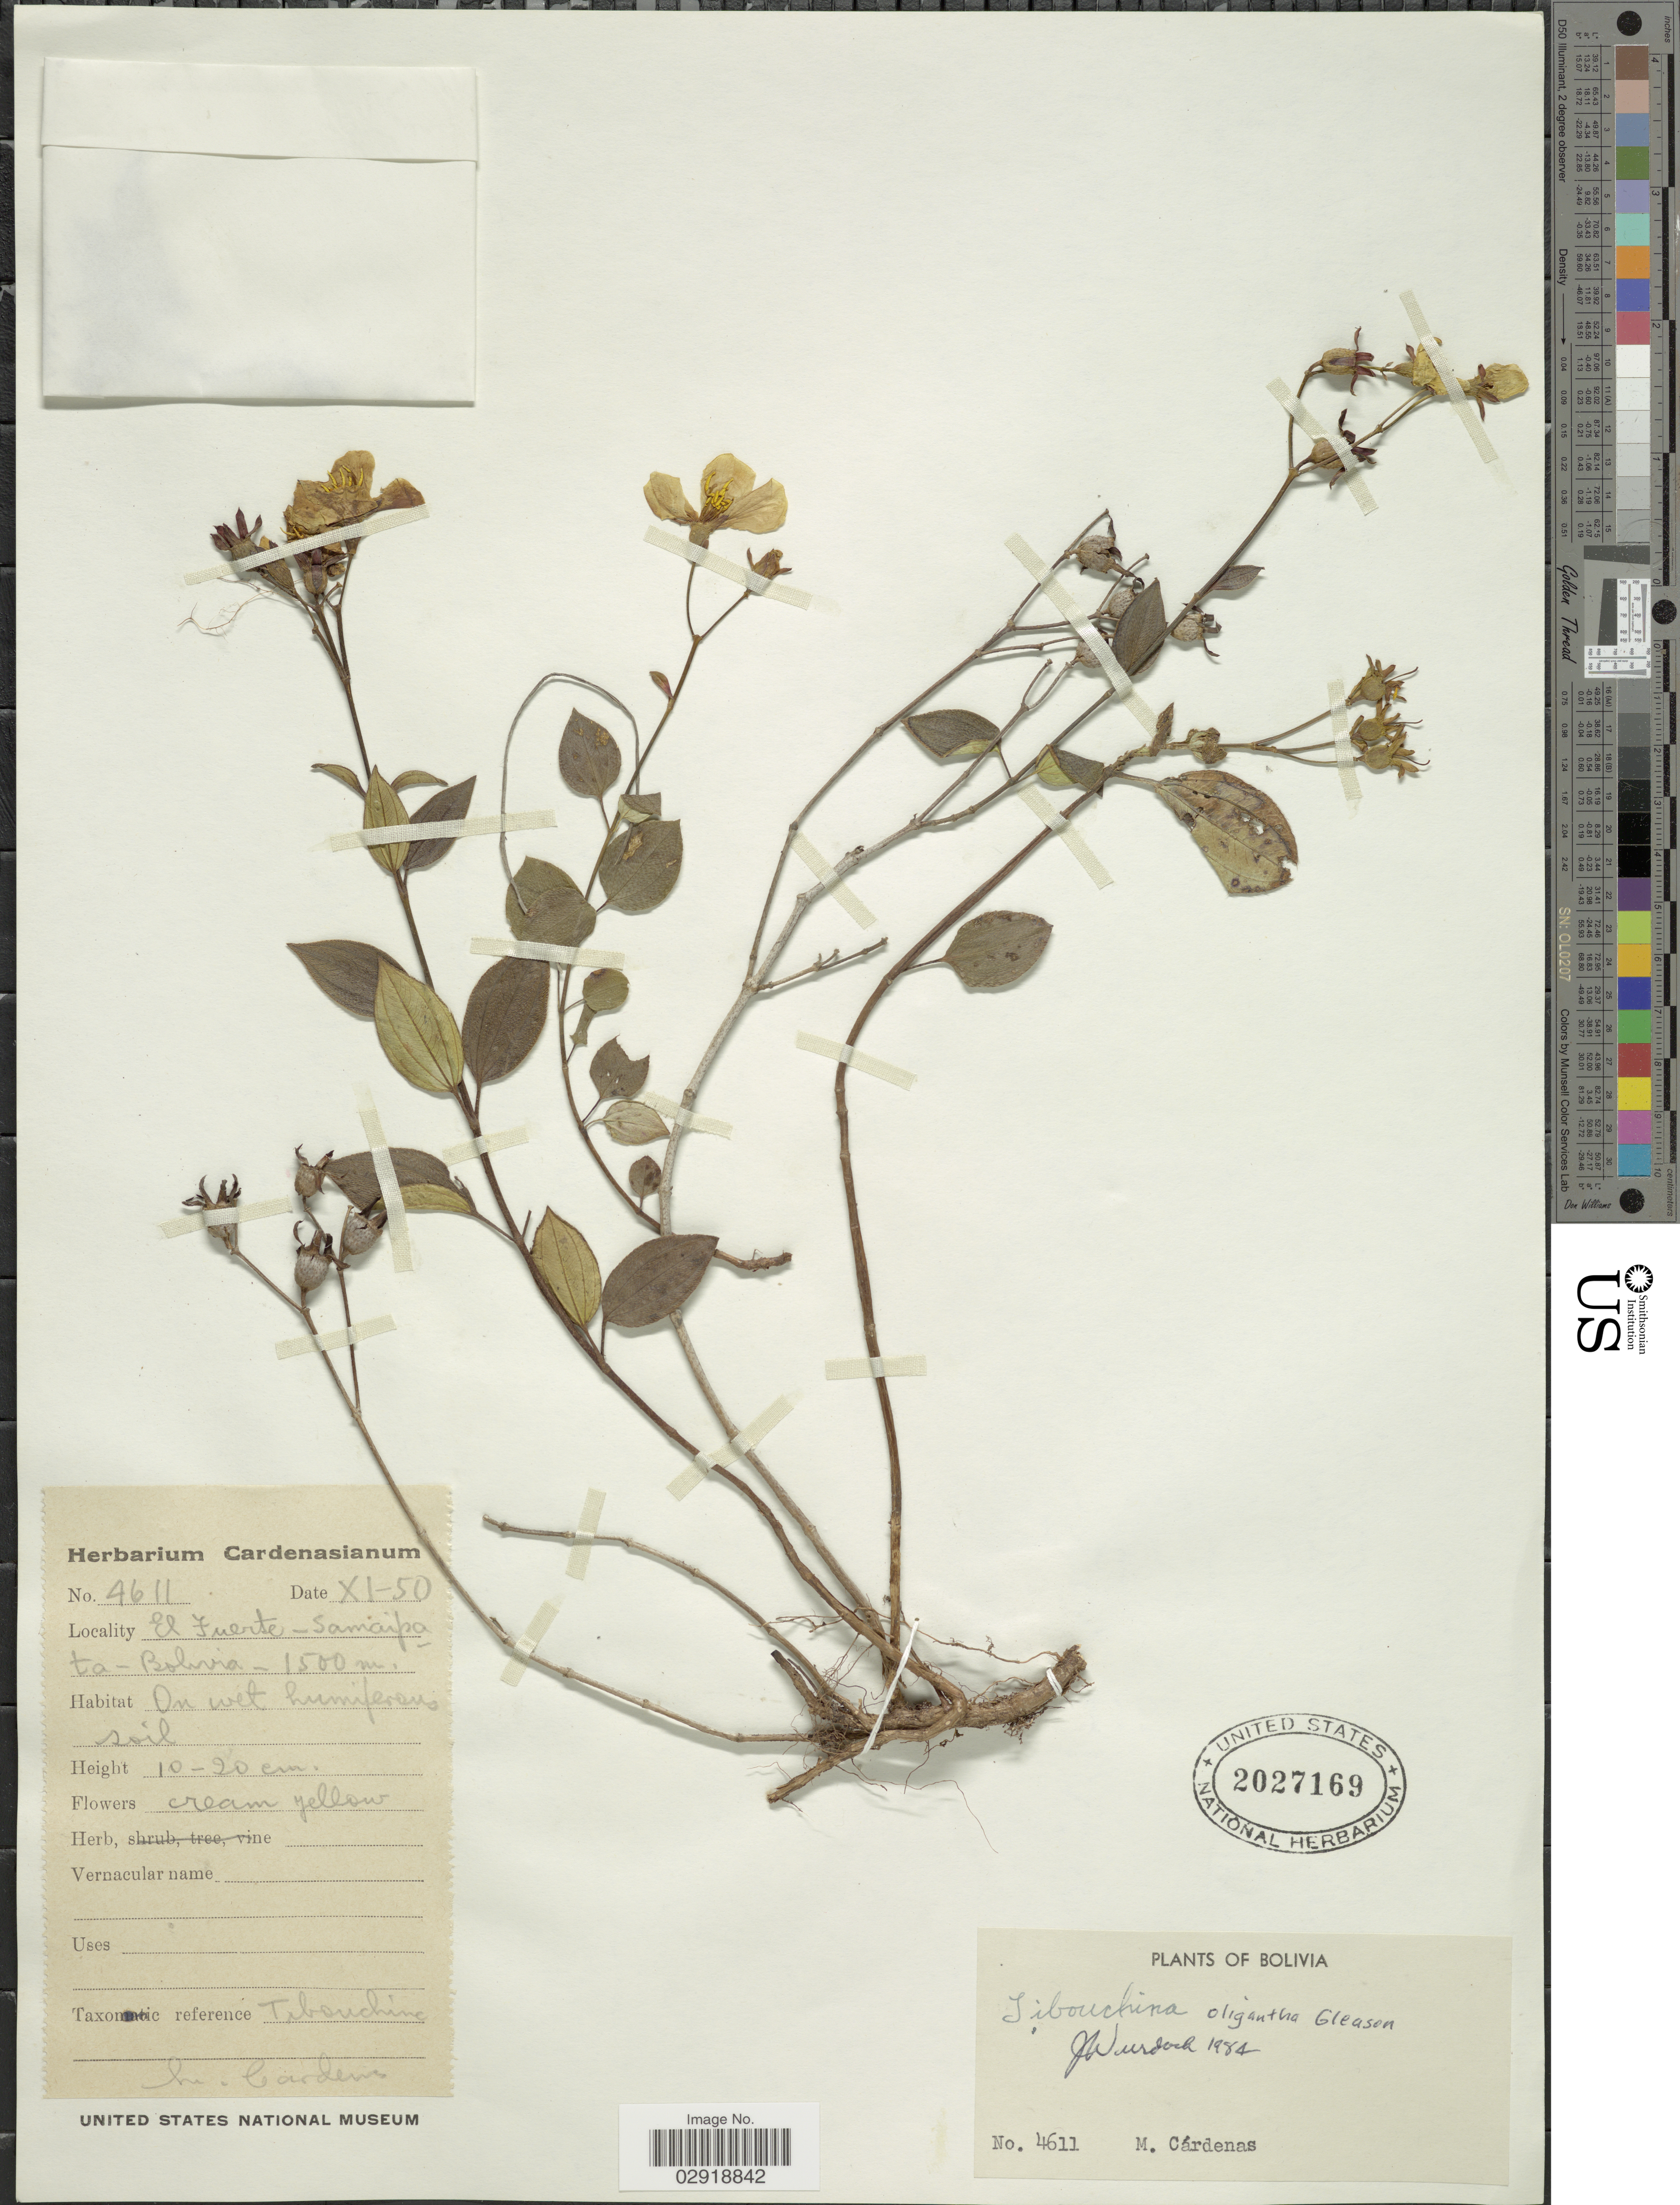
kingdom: Plantae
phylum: Tracheophyta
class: Magnoliopsida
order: Myrtales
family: Melastomataceae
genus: Chaetogastra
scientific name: Chaetogastra oligantha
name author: (Gleason) P.J.F. Guim. & Michelang.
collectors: M. Cárdenas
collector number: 4611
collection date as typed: Transcribed d/m/y: /11/50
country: Bolivia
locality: El Fuerte - Samaipata.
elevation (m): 1500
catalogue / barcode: US 2027169